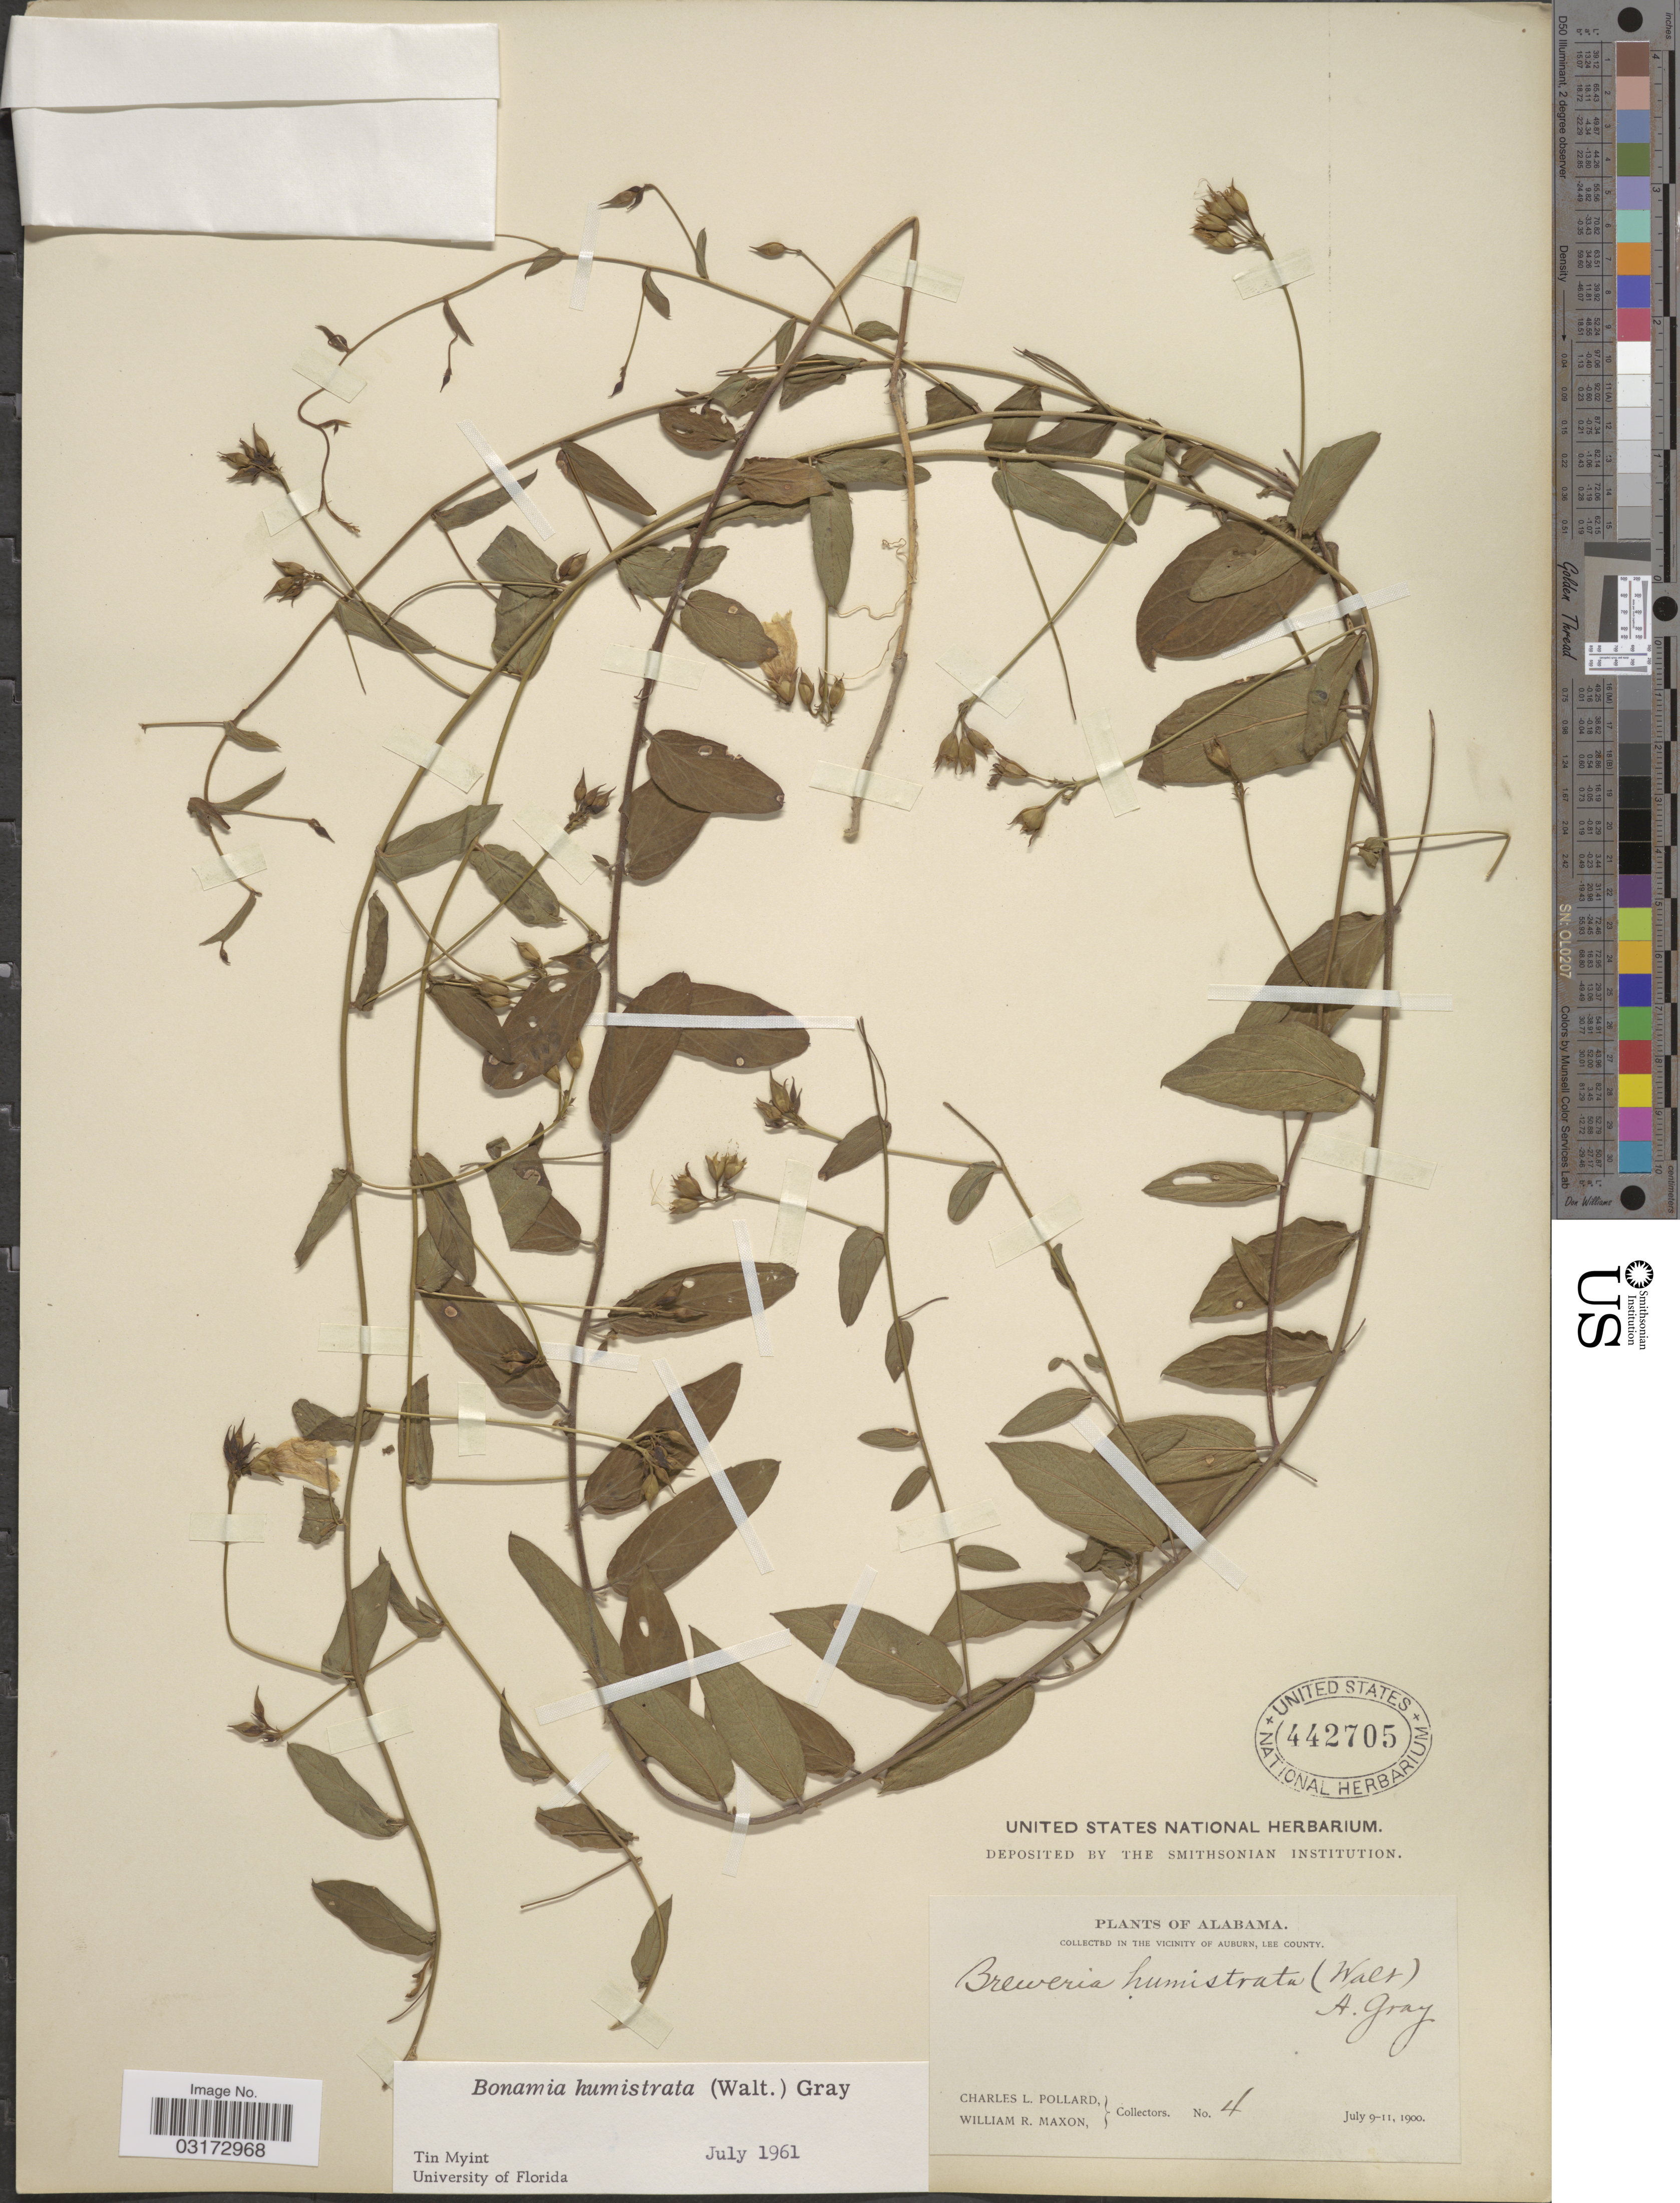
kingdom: Plantae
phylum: Tracheophyta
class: Magnoliopsida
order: Solanales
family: Convolvulaceae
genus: Stylisma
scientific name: Stylisma humistrata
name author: (Walter) Chapm.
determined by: Strong, Mark T., (BOT), Smithsonian Institution - National Museum of Natural History (UNITED STATES)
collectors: C. L. Pollard & W. R. Maxon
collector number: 4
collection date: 1900-07-09/1900-07-11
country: United States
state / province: Alabama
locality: In the vicinity of Auburn, Lee County.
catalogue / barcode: US 442705